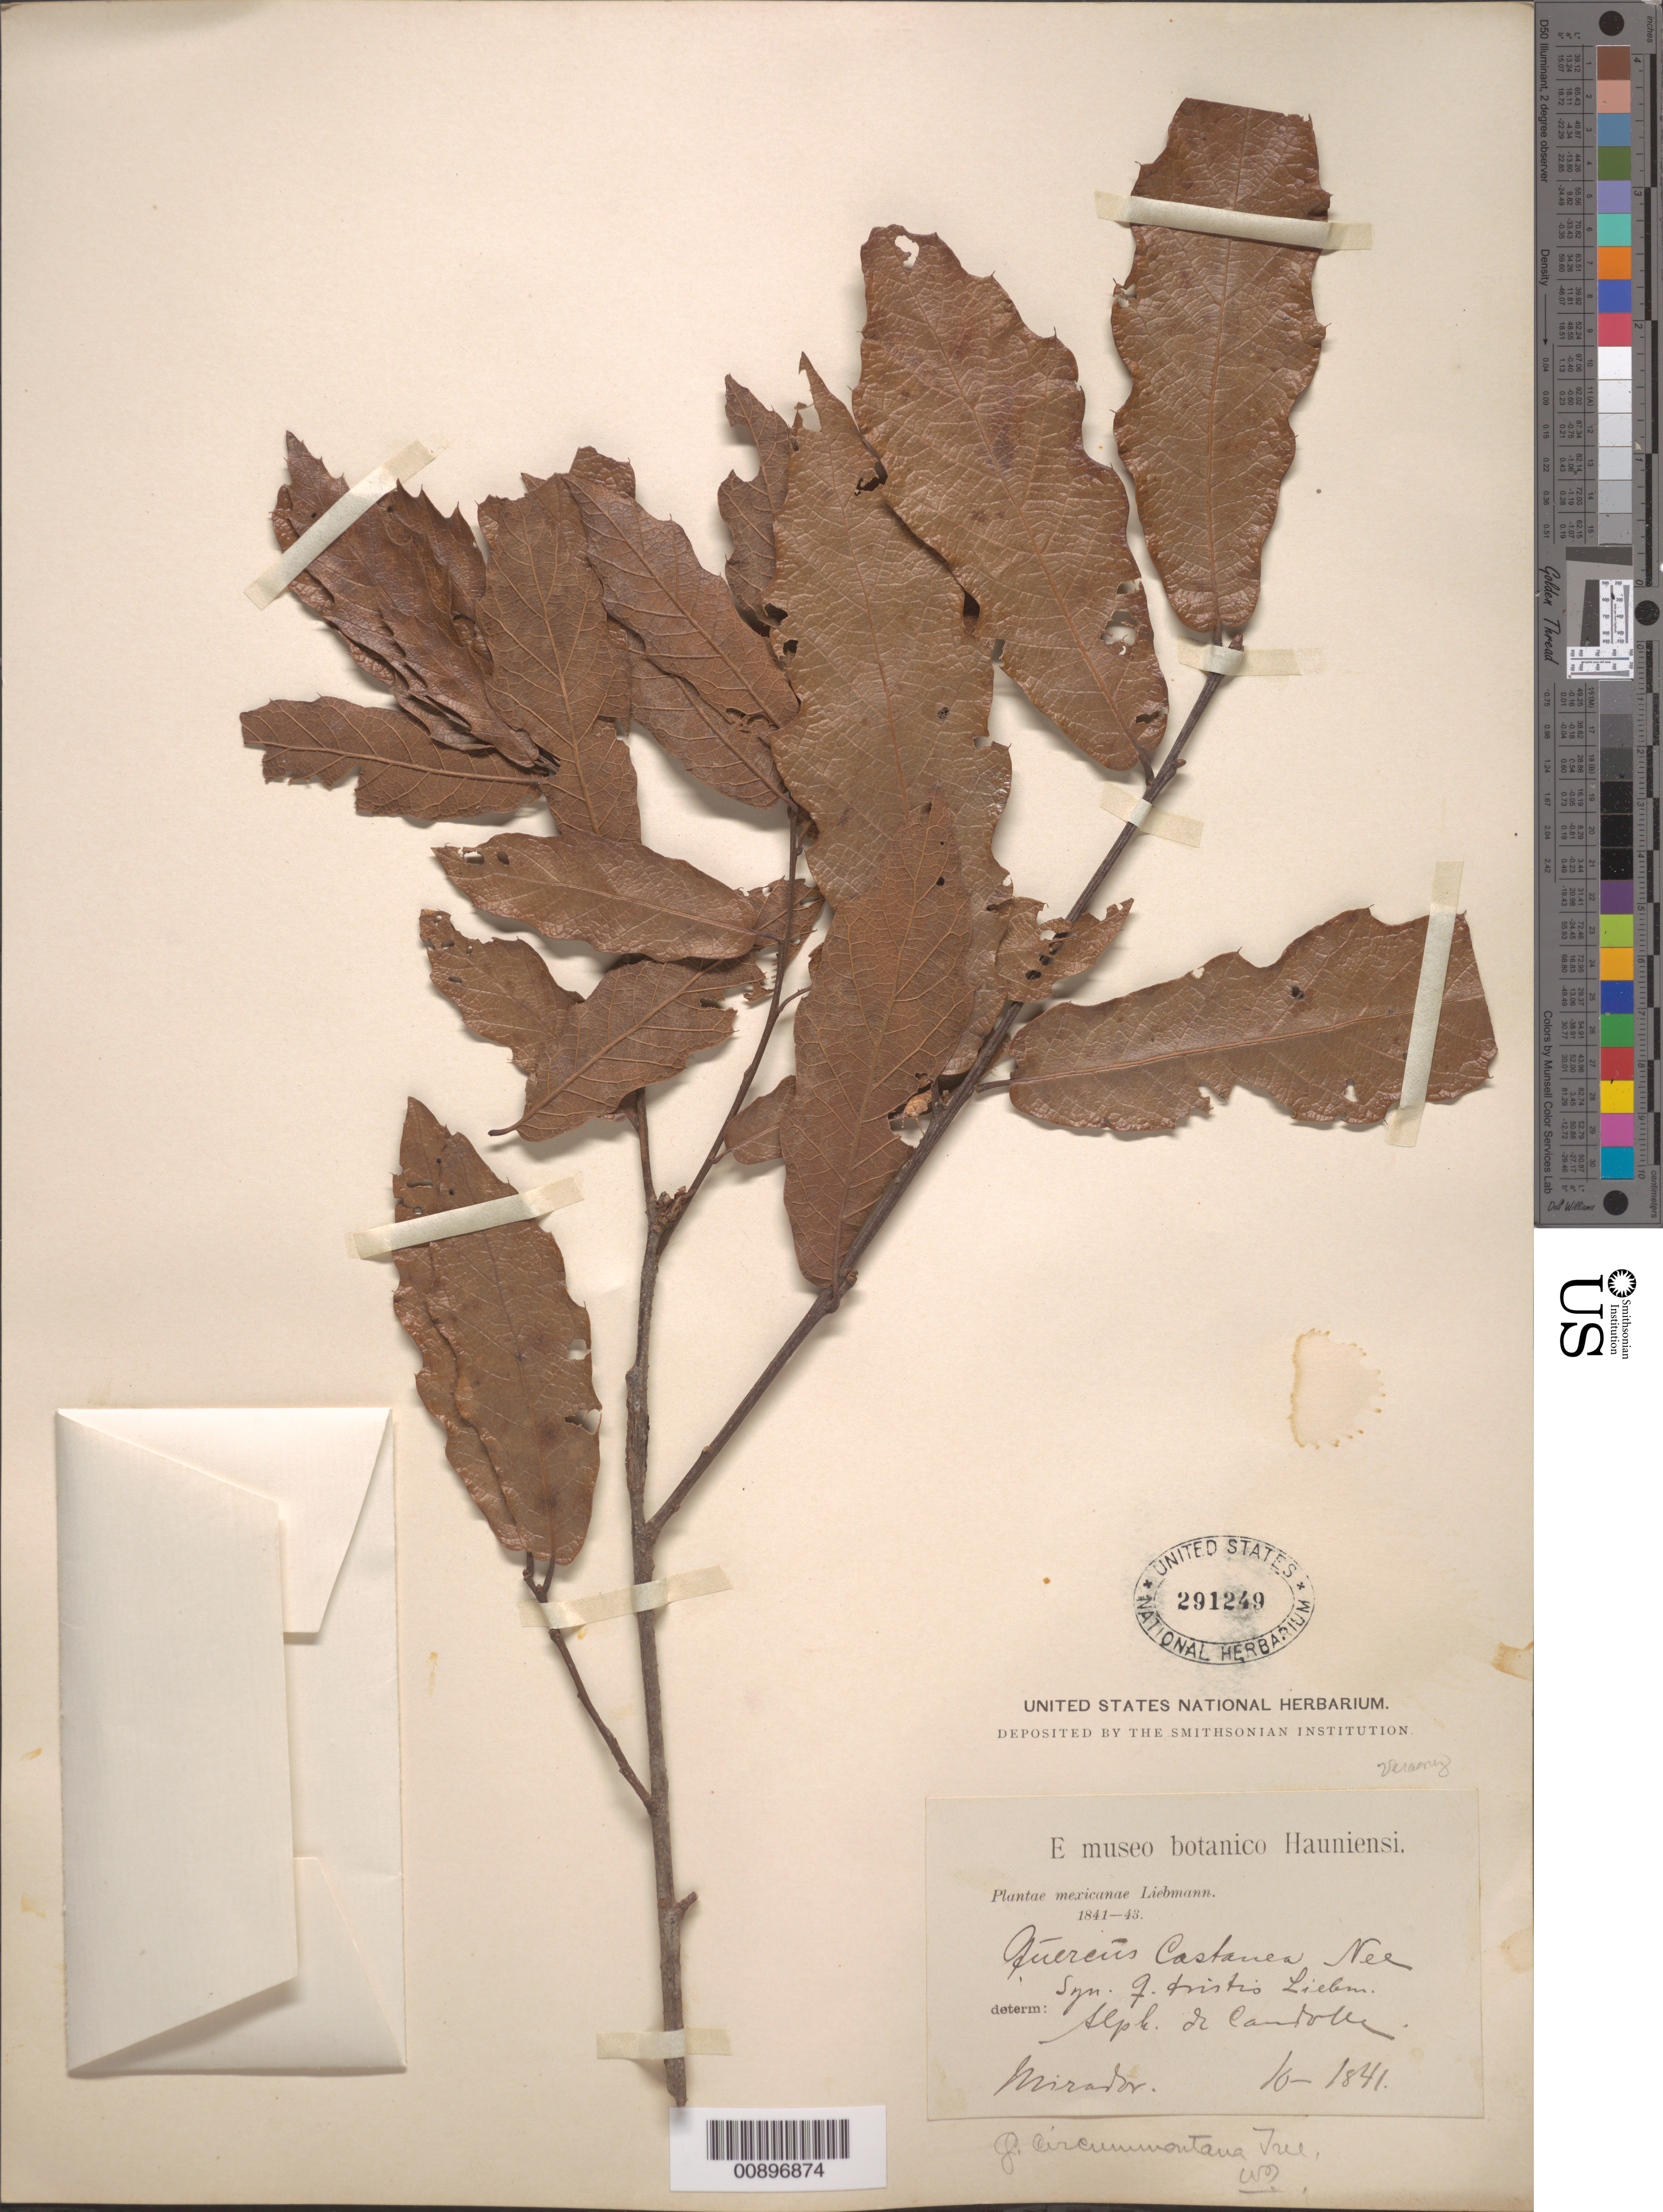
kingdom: Plantae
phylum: Tracheophyta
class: Magnoliopsida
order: Fagales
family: Fagaceae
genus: Quercus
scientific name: Quercus circummontana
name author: Trel.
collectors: F. M. Liebmann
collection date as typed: Oct 1841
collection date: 1841-10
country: Mexico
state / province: Veracruz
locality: Mirador.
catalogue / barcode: US 291249